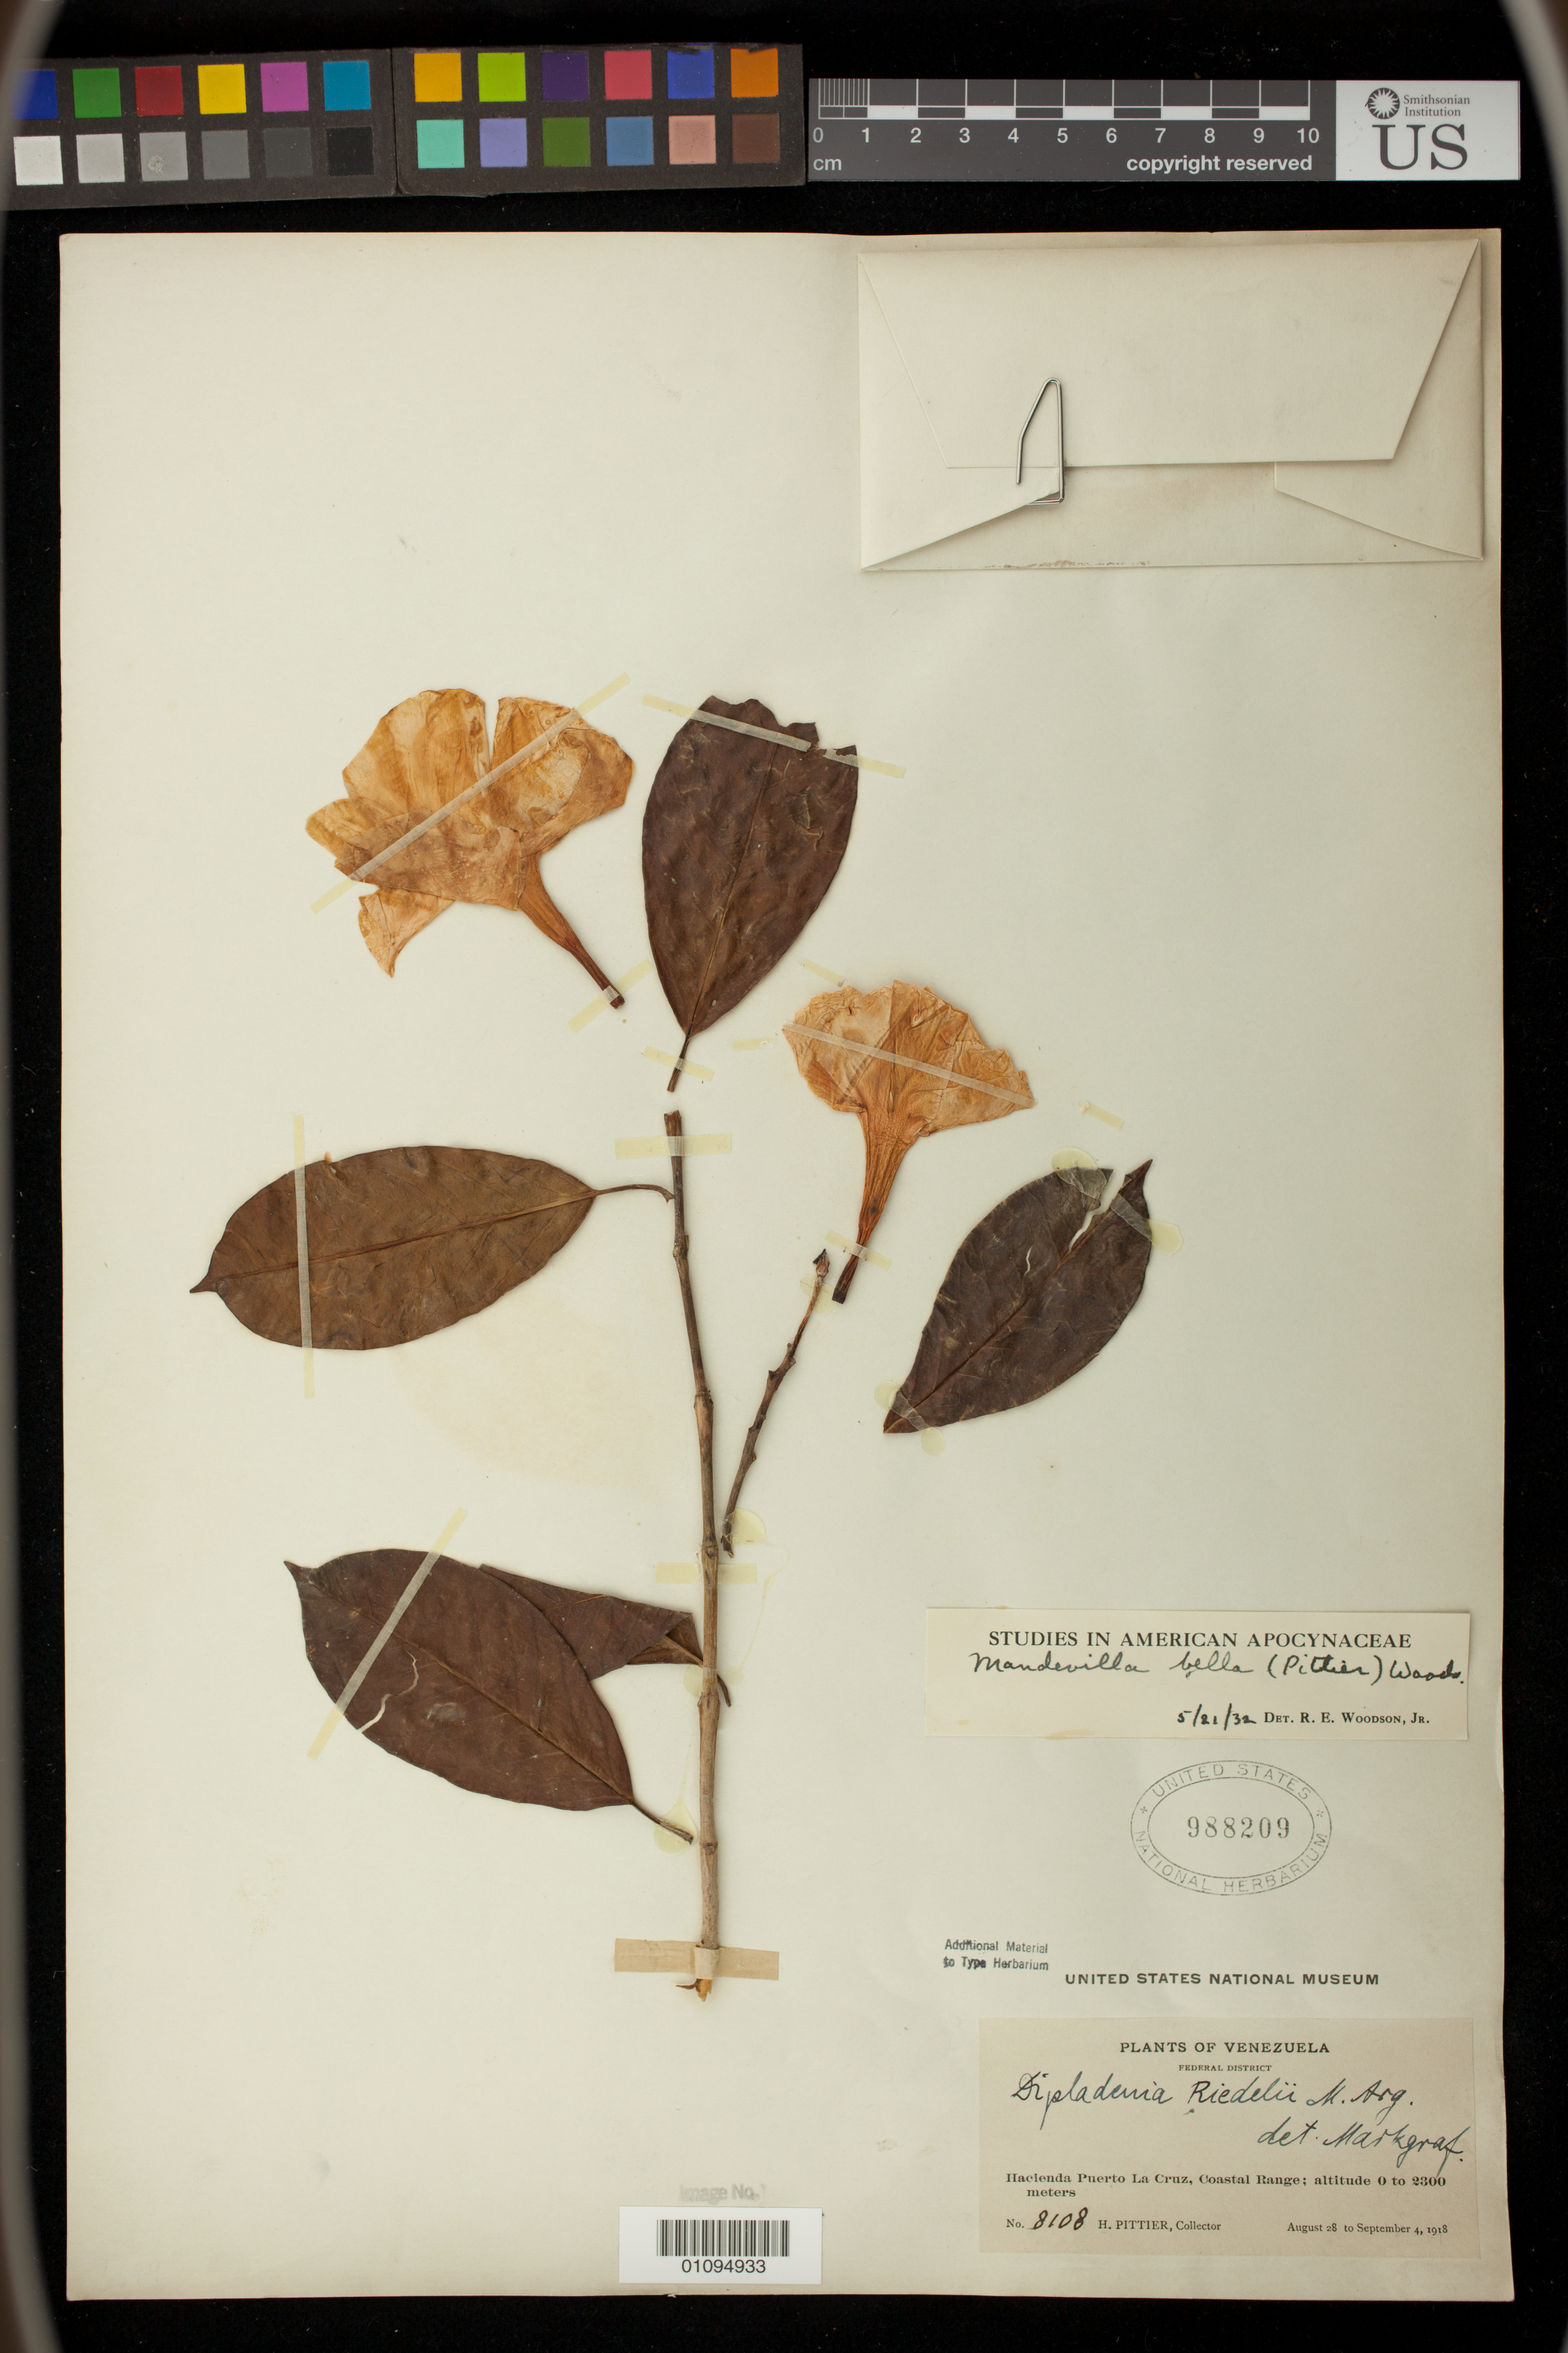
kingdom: Plantae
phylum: Tracheophyta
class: Magnoliopsida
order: Gentianales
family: Apocynaceae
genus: Dipladenia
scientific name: Dipladenia bella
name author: Pittier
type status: Isotype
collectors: H. F. Pittier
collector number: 8108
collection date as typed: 28 Aug 1918 to 04 Sep 1918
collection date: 1918-08-28/1918-09-04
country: Venezuela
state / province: Distrito Federal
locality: Hacienda Puerto La Cruz, coastal range.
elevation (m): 0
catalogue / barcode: US 988209